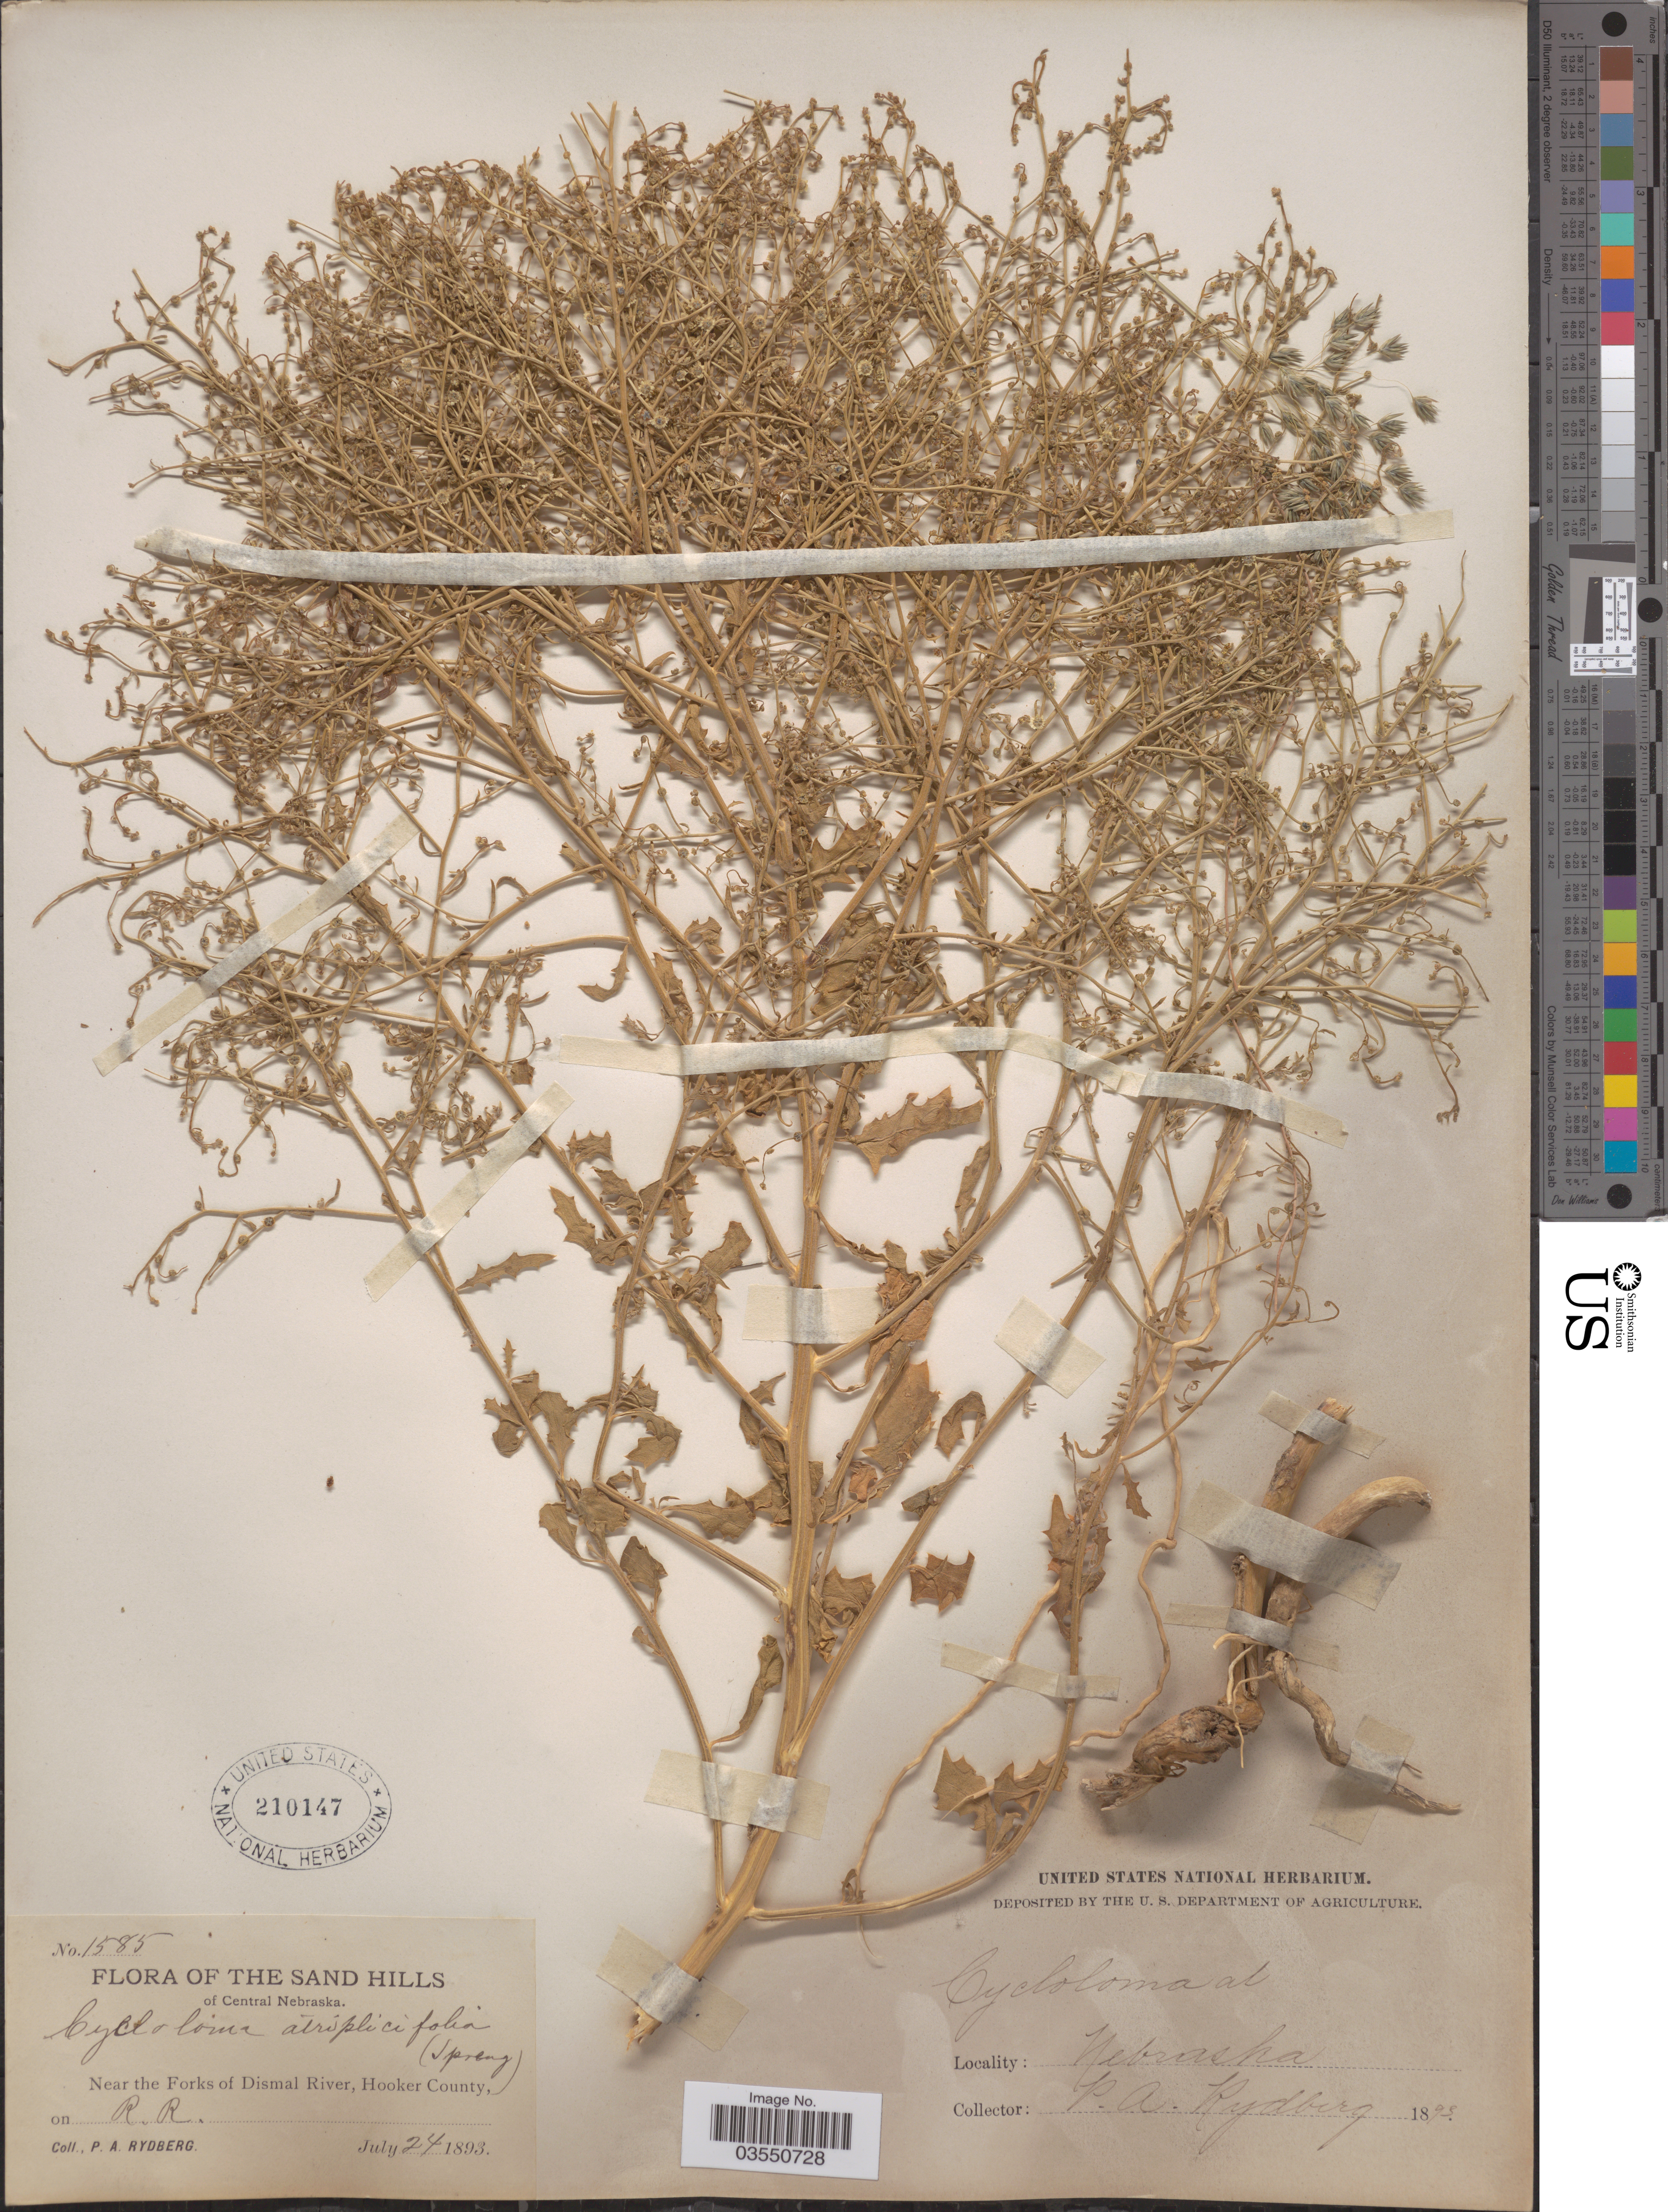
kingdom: Plantae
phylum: Tracheophyta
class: Magnoliopsida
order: Caryophyllales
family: Amaranthaceae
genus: Dysphania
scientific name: Dysphania atriplicifolia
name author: (Spreng.) G. Kadereit et al.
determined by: U.S. National Herbarium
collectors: P. A. Rydberg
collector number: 1585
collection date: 1893-07-24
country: United States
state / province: Nebraska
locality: The Sand Hills of Central Nebraska. Near the Forks of Dismal River, Hooker County, on R. R.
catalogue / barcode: US 210147